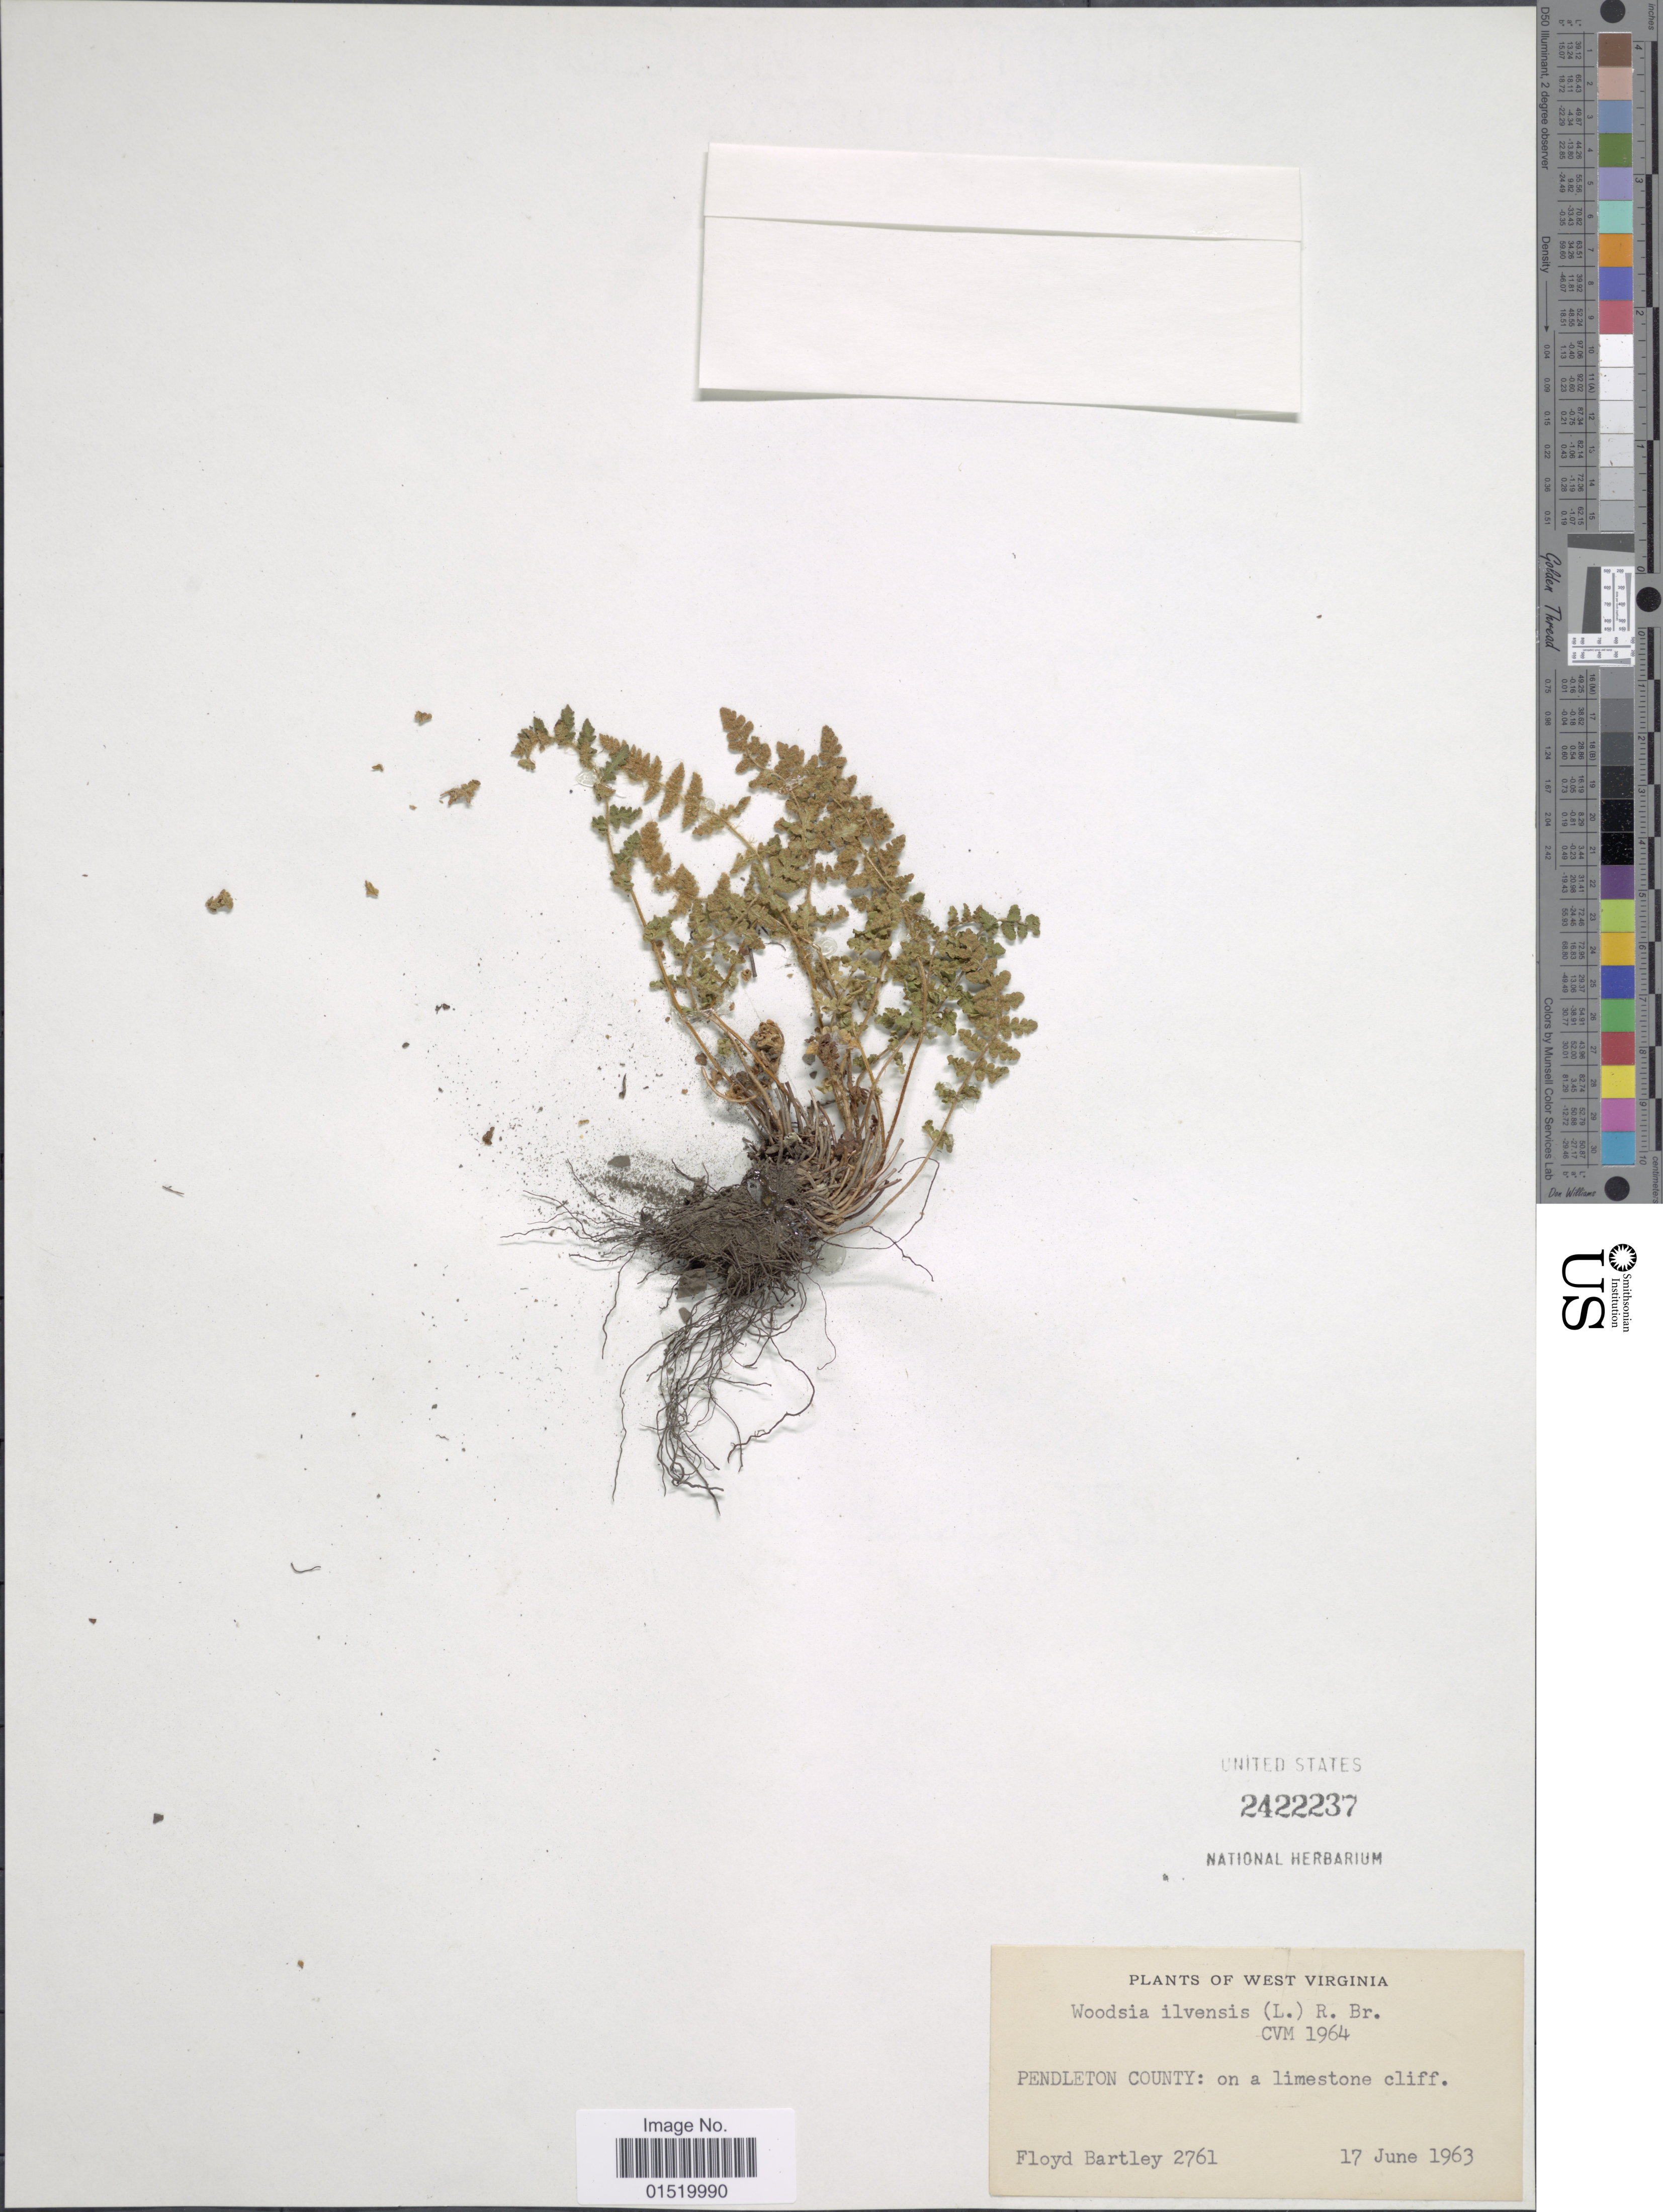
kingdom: Plantae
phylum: Tracheophyta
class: Polypodiopsida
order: Polypodiales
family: Woodsiaceae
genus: Woodsia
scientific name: Woodsia ilvensis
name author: (L.) R. Br.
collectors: F. Bartley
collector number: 2761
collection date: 1963-06-17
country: United States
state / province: West Virginia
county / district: Pendleton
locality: Pendleton County: on a limestone cliff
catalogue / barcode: US 2422237